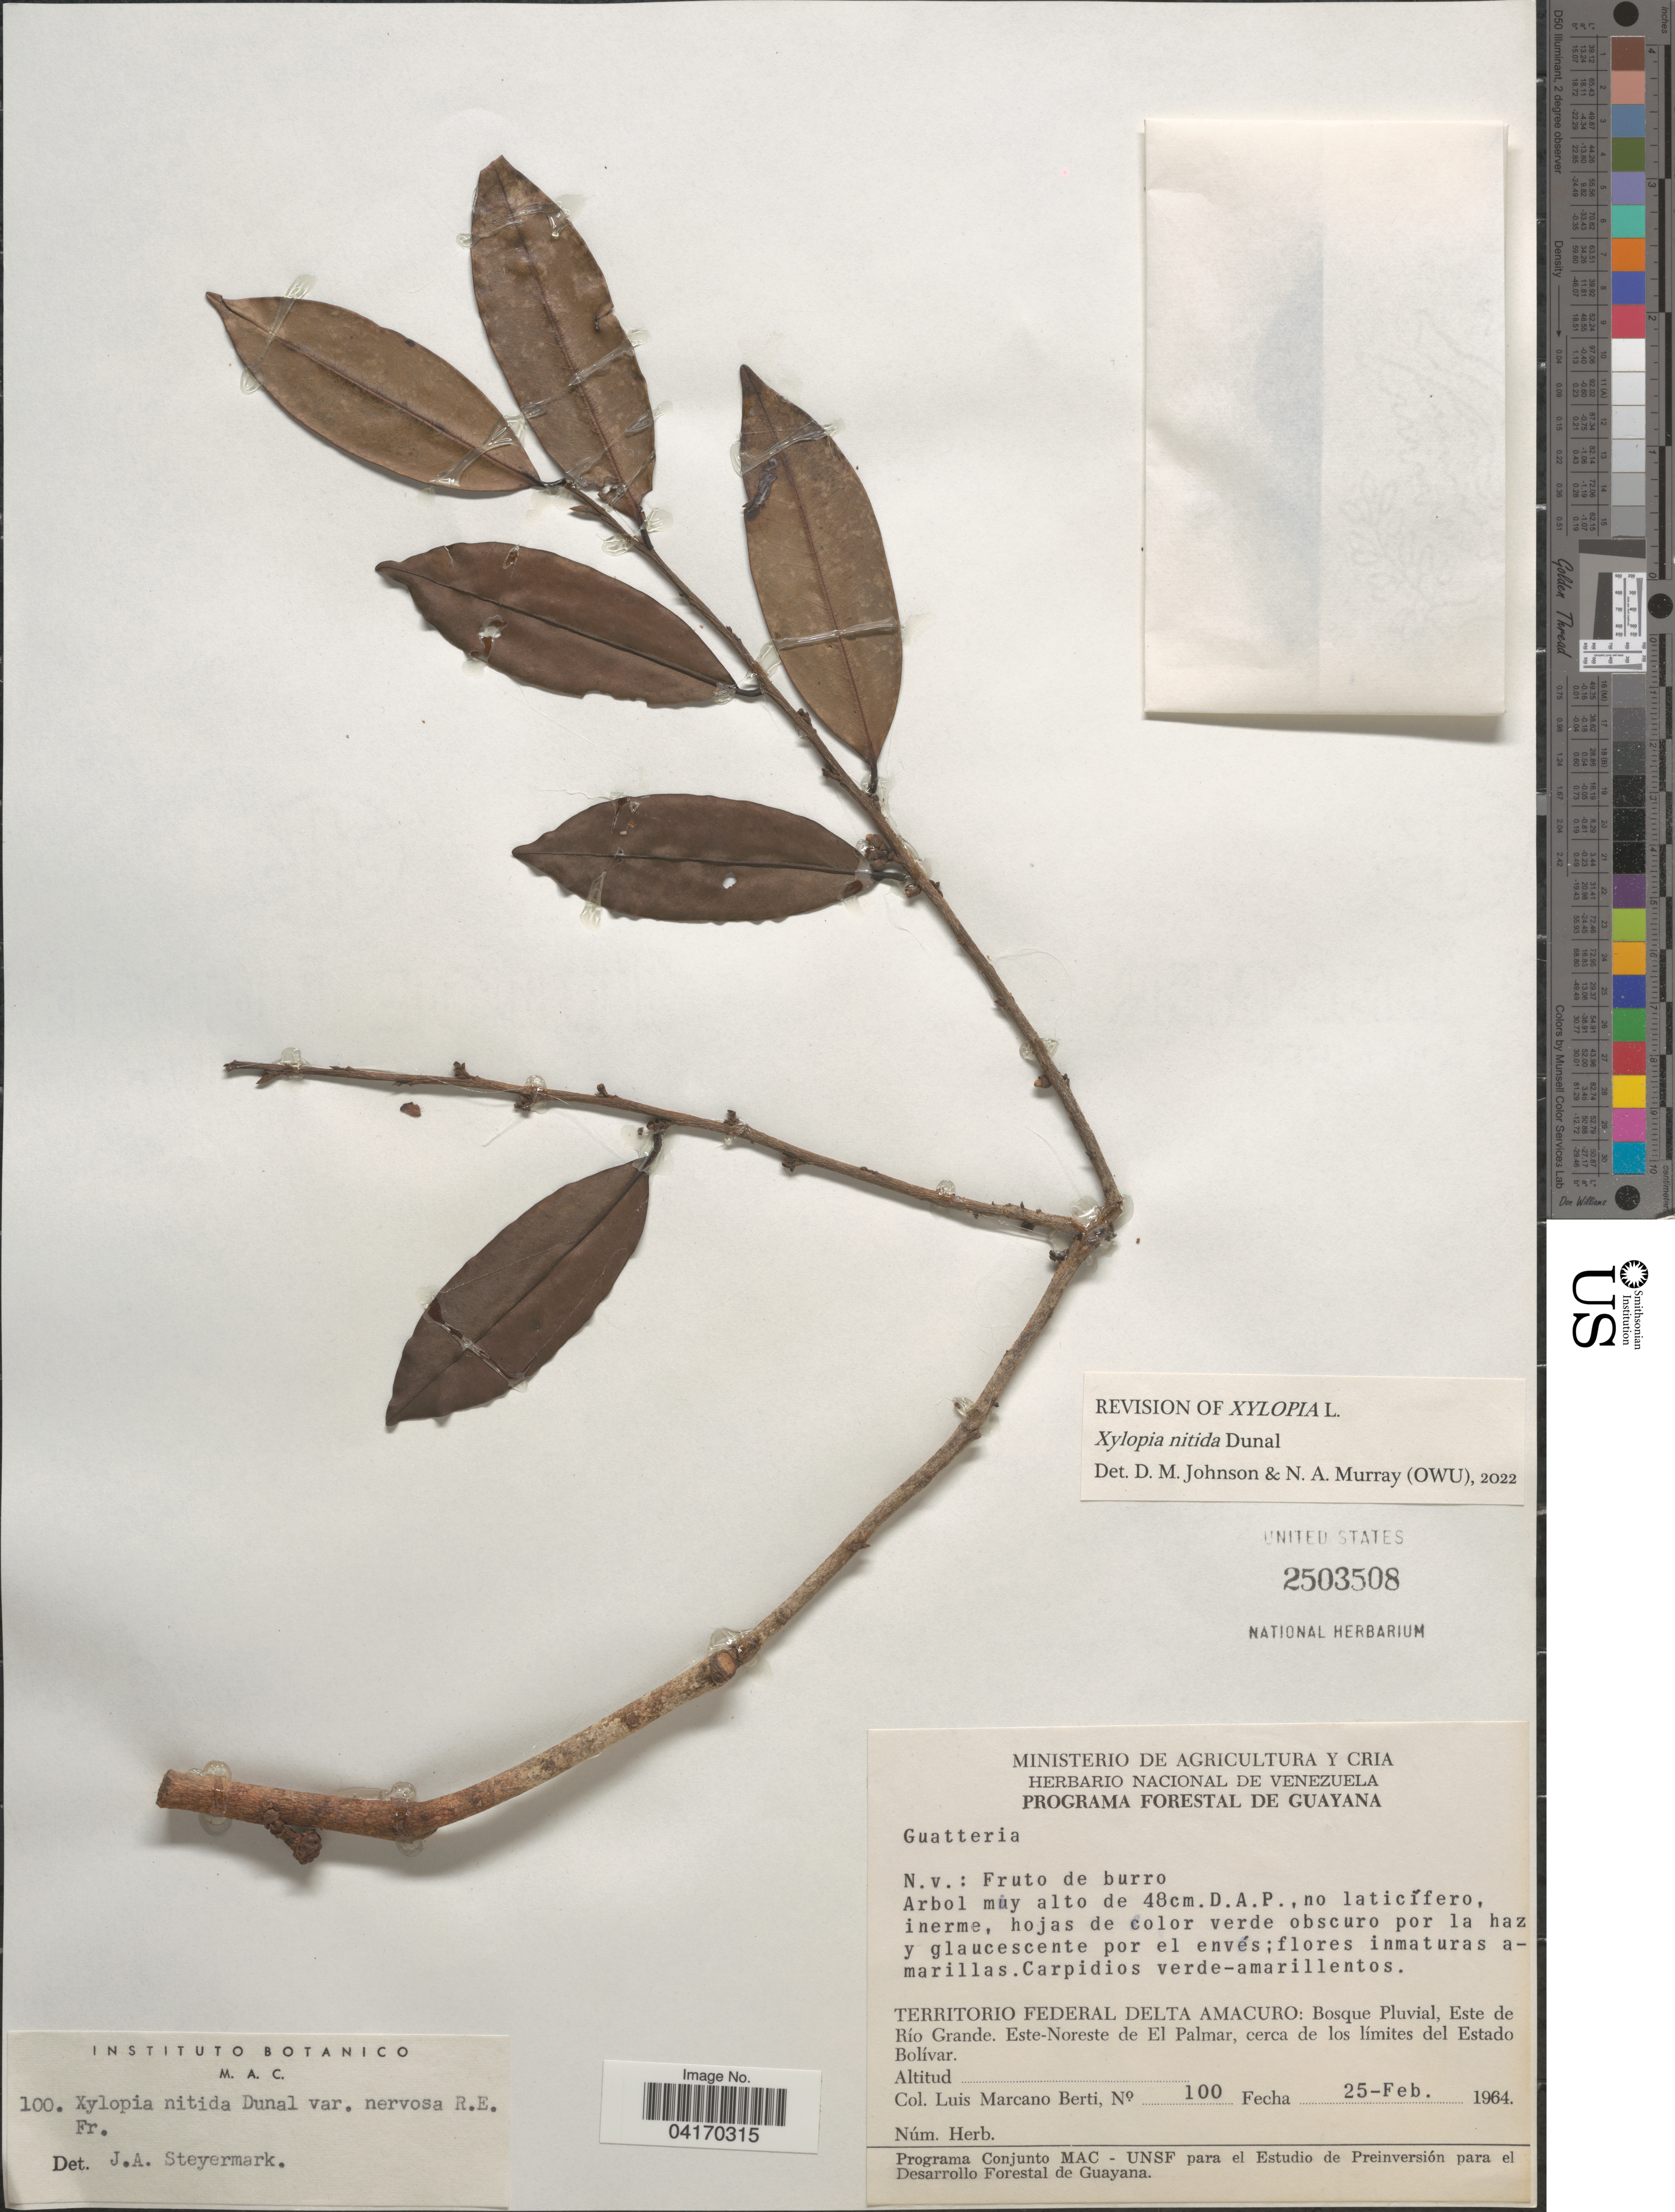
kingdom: Plantae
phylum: Tracheophyta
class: Magnoliopsida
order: Magnoliales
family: Annonaceae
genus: Xylopia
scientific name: Xylopia nitida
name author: Dunal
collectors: L. Marcano-Berti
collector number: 100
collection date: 1964-02-25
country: Venezuela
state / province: Delta Amacuro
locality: Territorio Federal Delta Amacuro: Bosque Pluvial, Este de Río Grande. Este-Noreste de El Palmar, cerca de los límites del Estado Bolívar.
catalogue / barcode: US 2503508